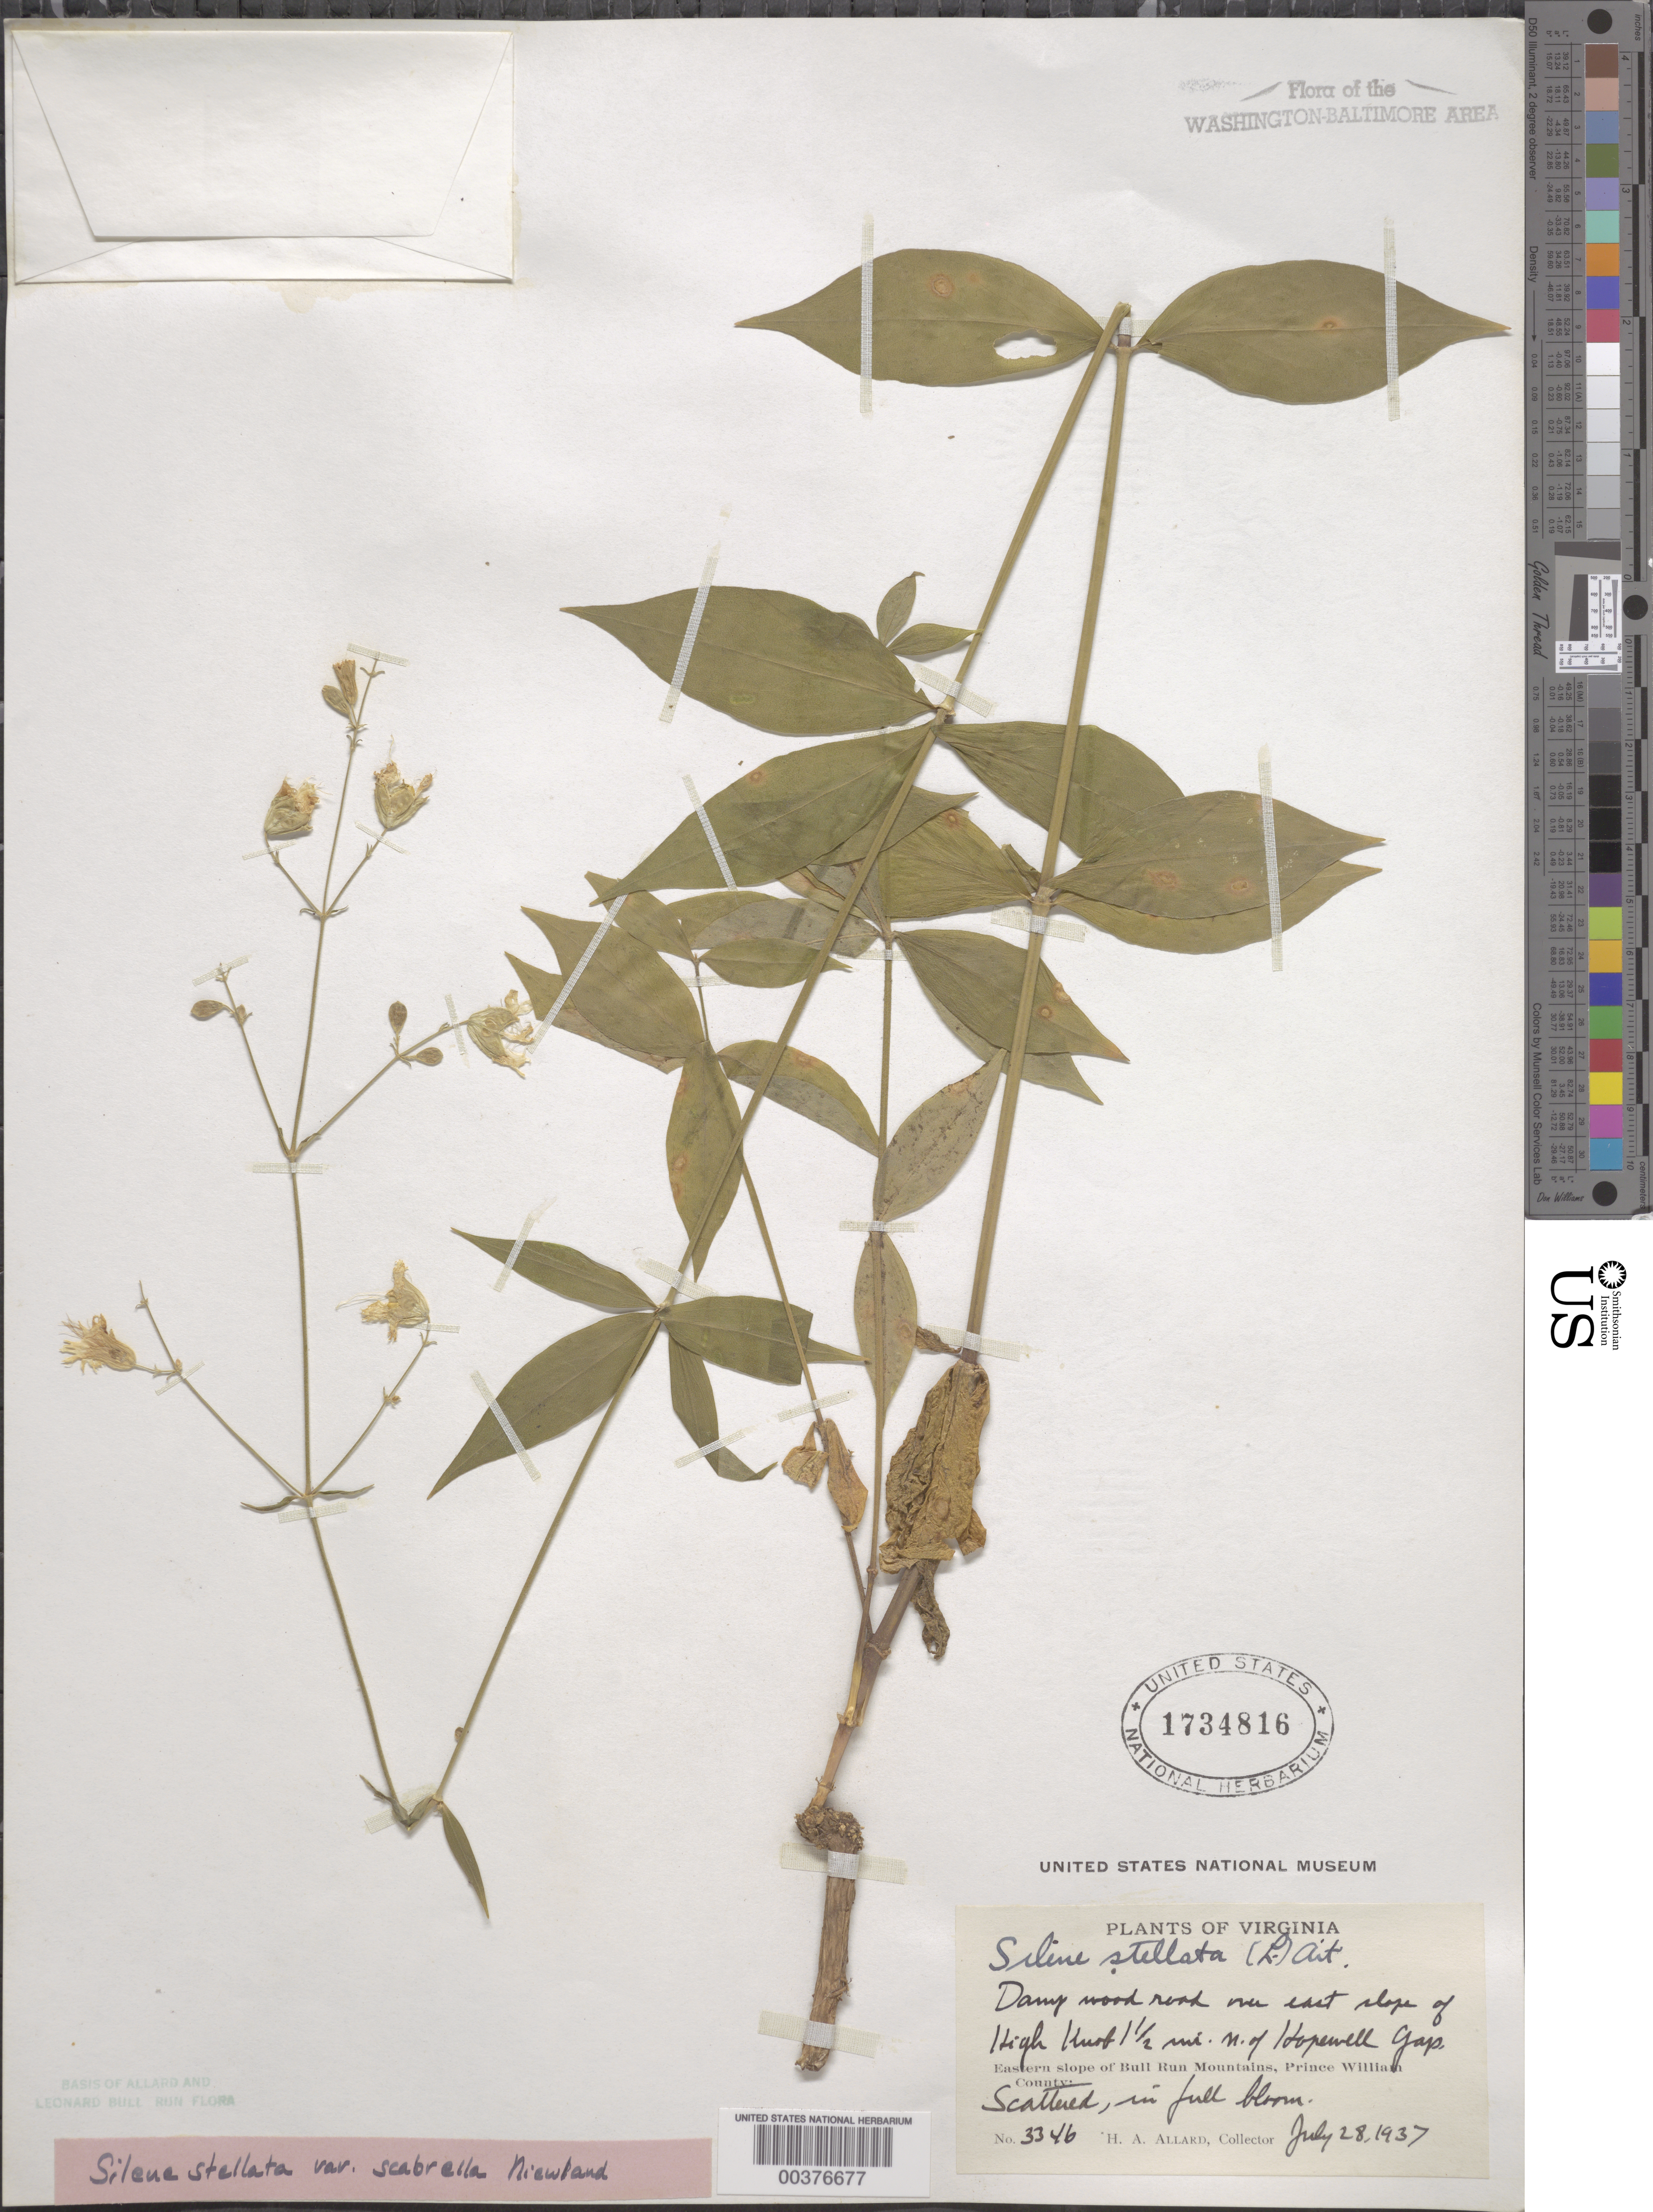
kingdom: Plantae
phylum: Tracheophyta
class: Magnoliopsida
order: Caryophyllales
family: Caryophyllaceae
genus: Silene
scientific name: Silene stellata var. scabrella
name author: (Nieuwl.) E.J. Palmer & Steyerm.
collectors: H. A. Allard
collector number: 3346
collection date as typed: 28 Jul 1937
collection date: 1937-07-28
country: United States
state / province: Virginia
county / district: Prince William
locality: North of Hopewell Gap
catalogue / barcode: US 1734816